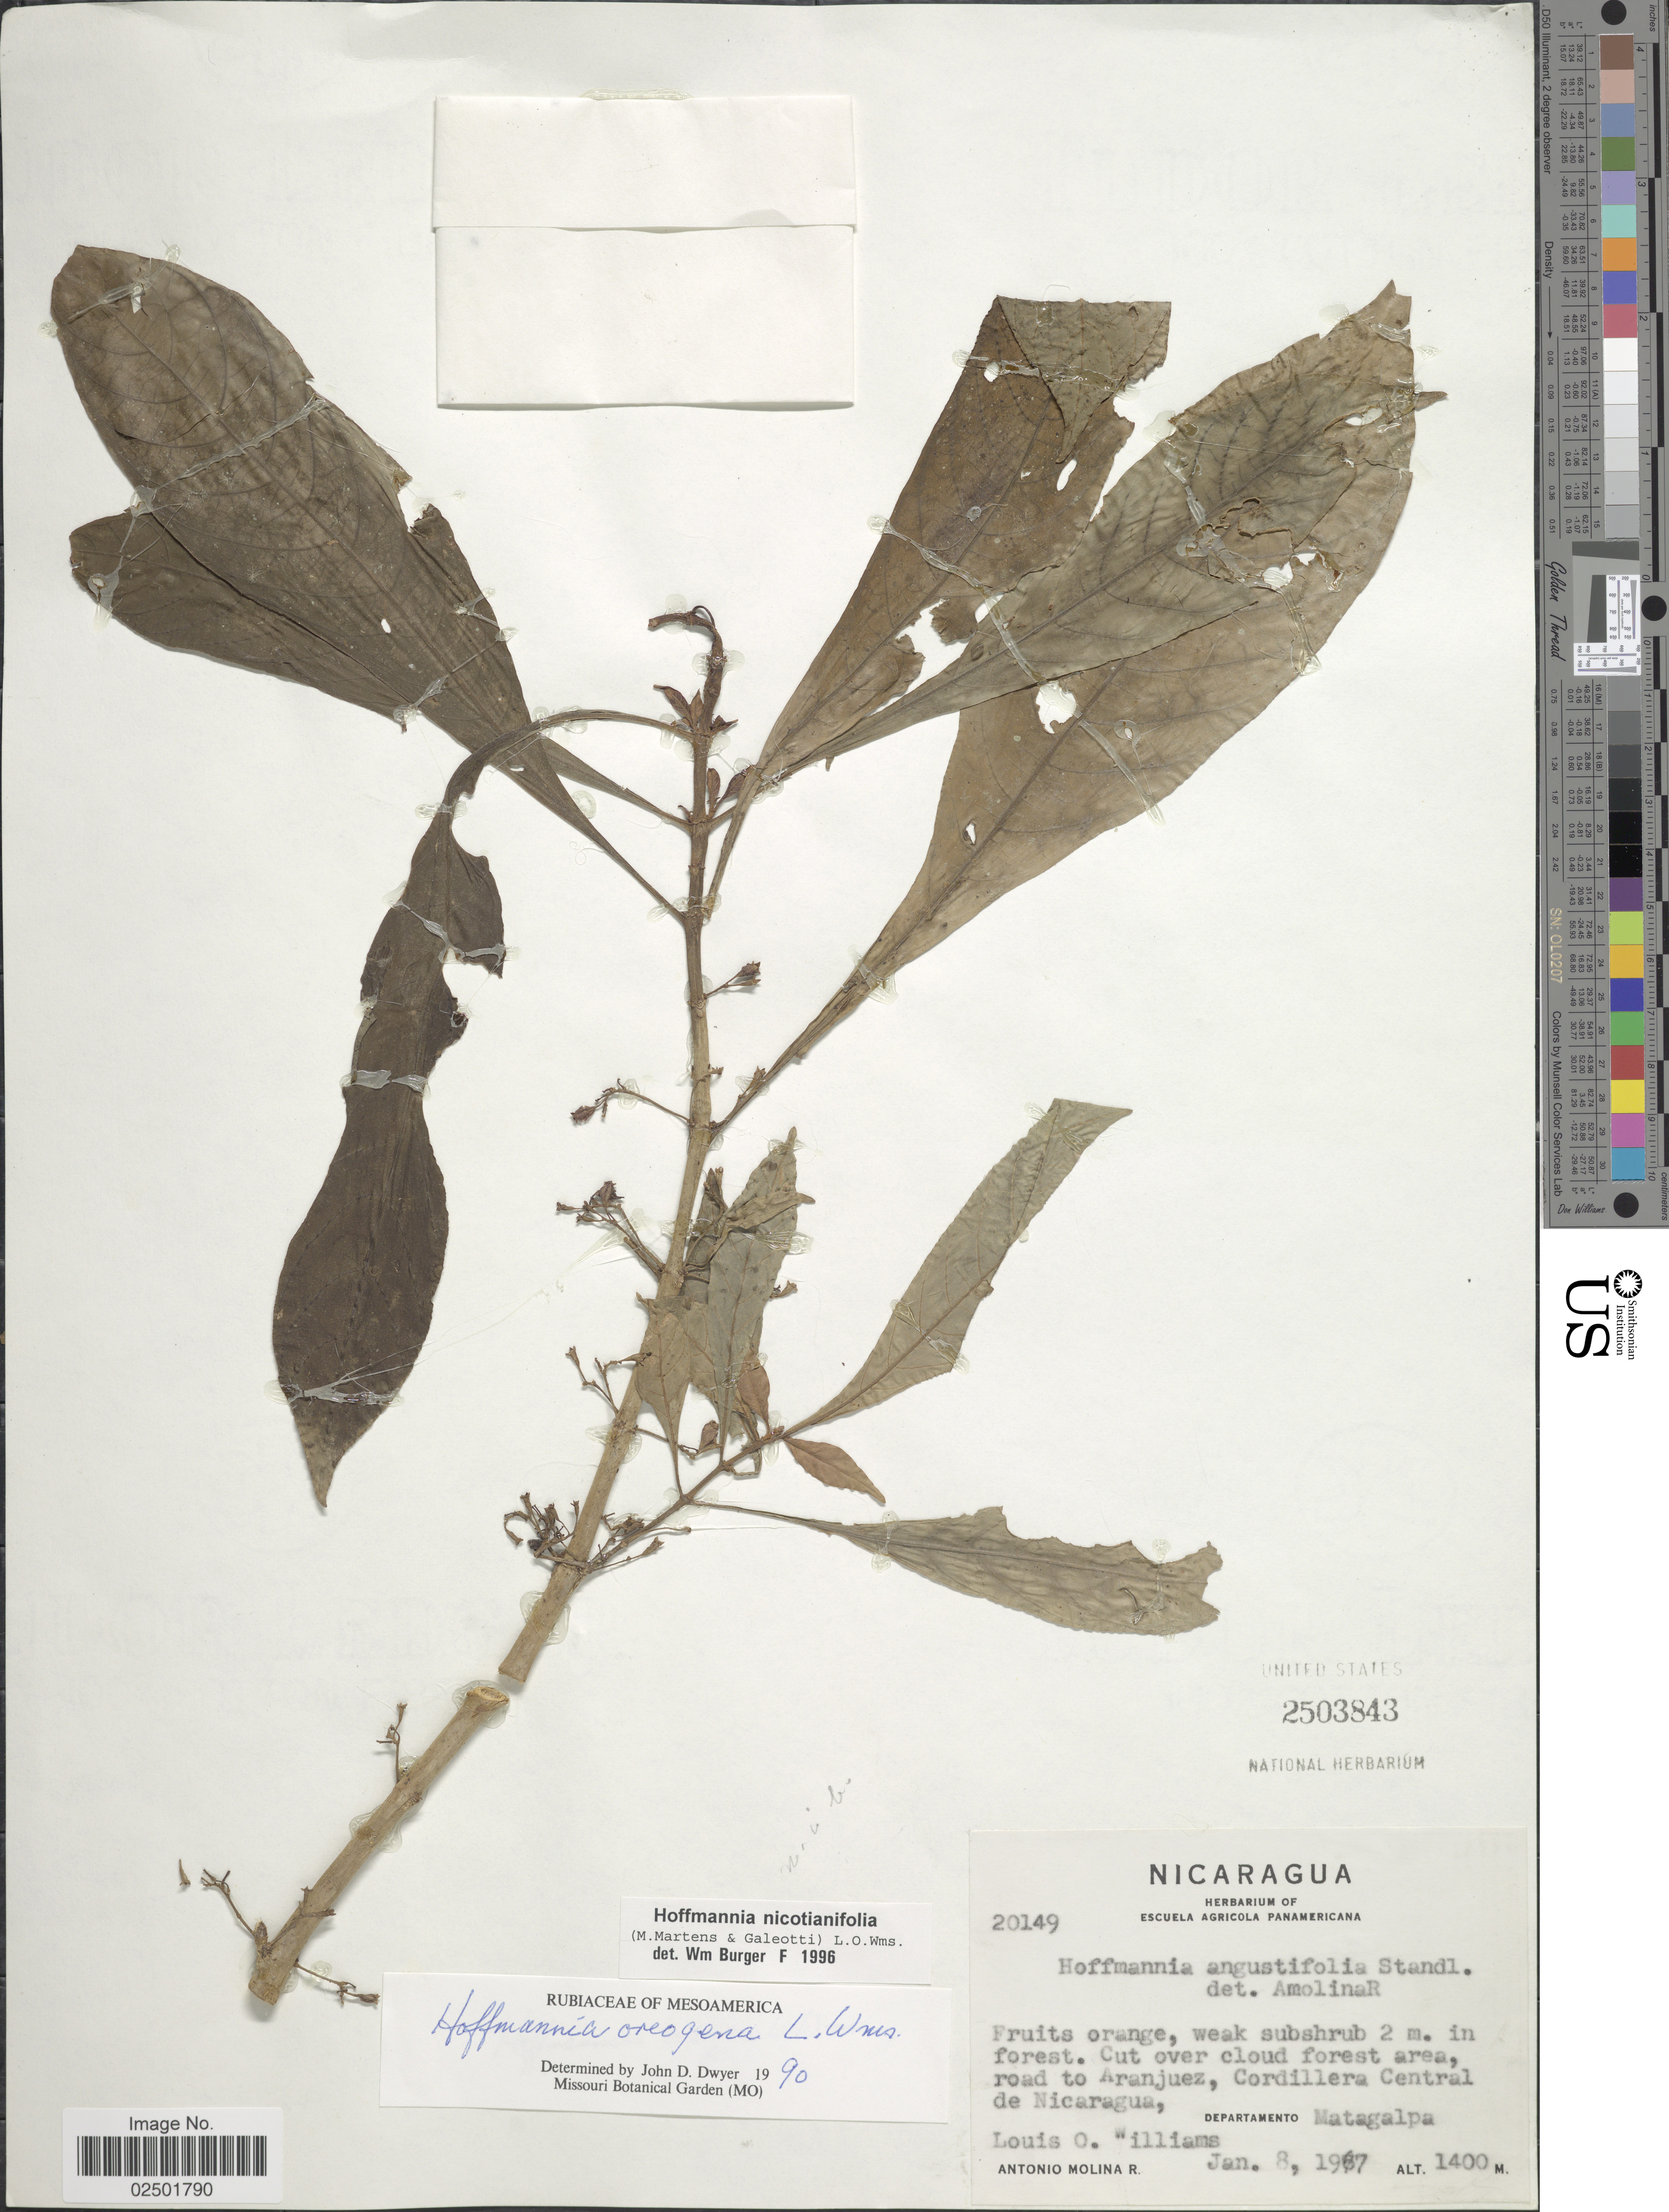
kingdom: Plantae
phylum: Tracheophyta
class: Magnoliopsida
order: Gentianales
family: Rubiaceae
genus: Hoffmannia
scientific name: Hoffmannia nicotianifolia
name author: (M. Martens & Galeoti) L.O. Williams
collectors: L. O. Williams & A. Molina R.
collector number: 20149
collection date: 1967-01-08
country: Nicaragua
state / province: Matagalpa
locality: Road to Aranjuez, Cordillera Central de Nicaragua, Departamento Matagalpa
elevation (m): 1400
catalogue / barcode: US 2503843